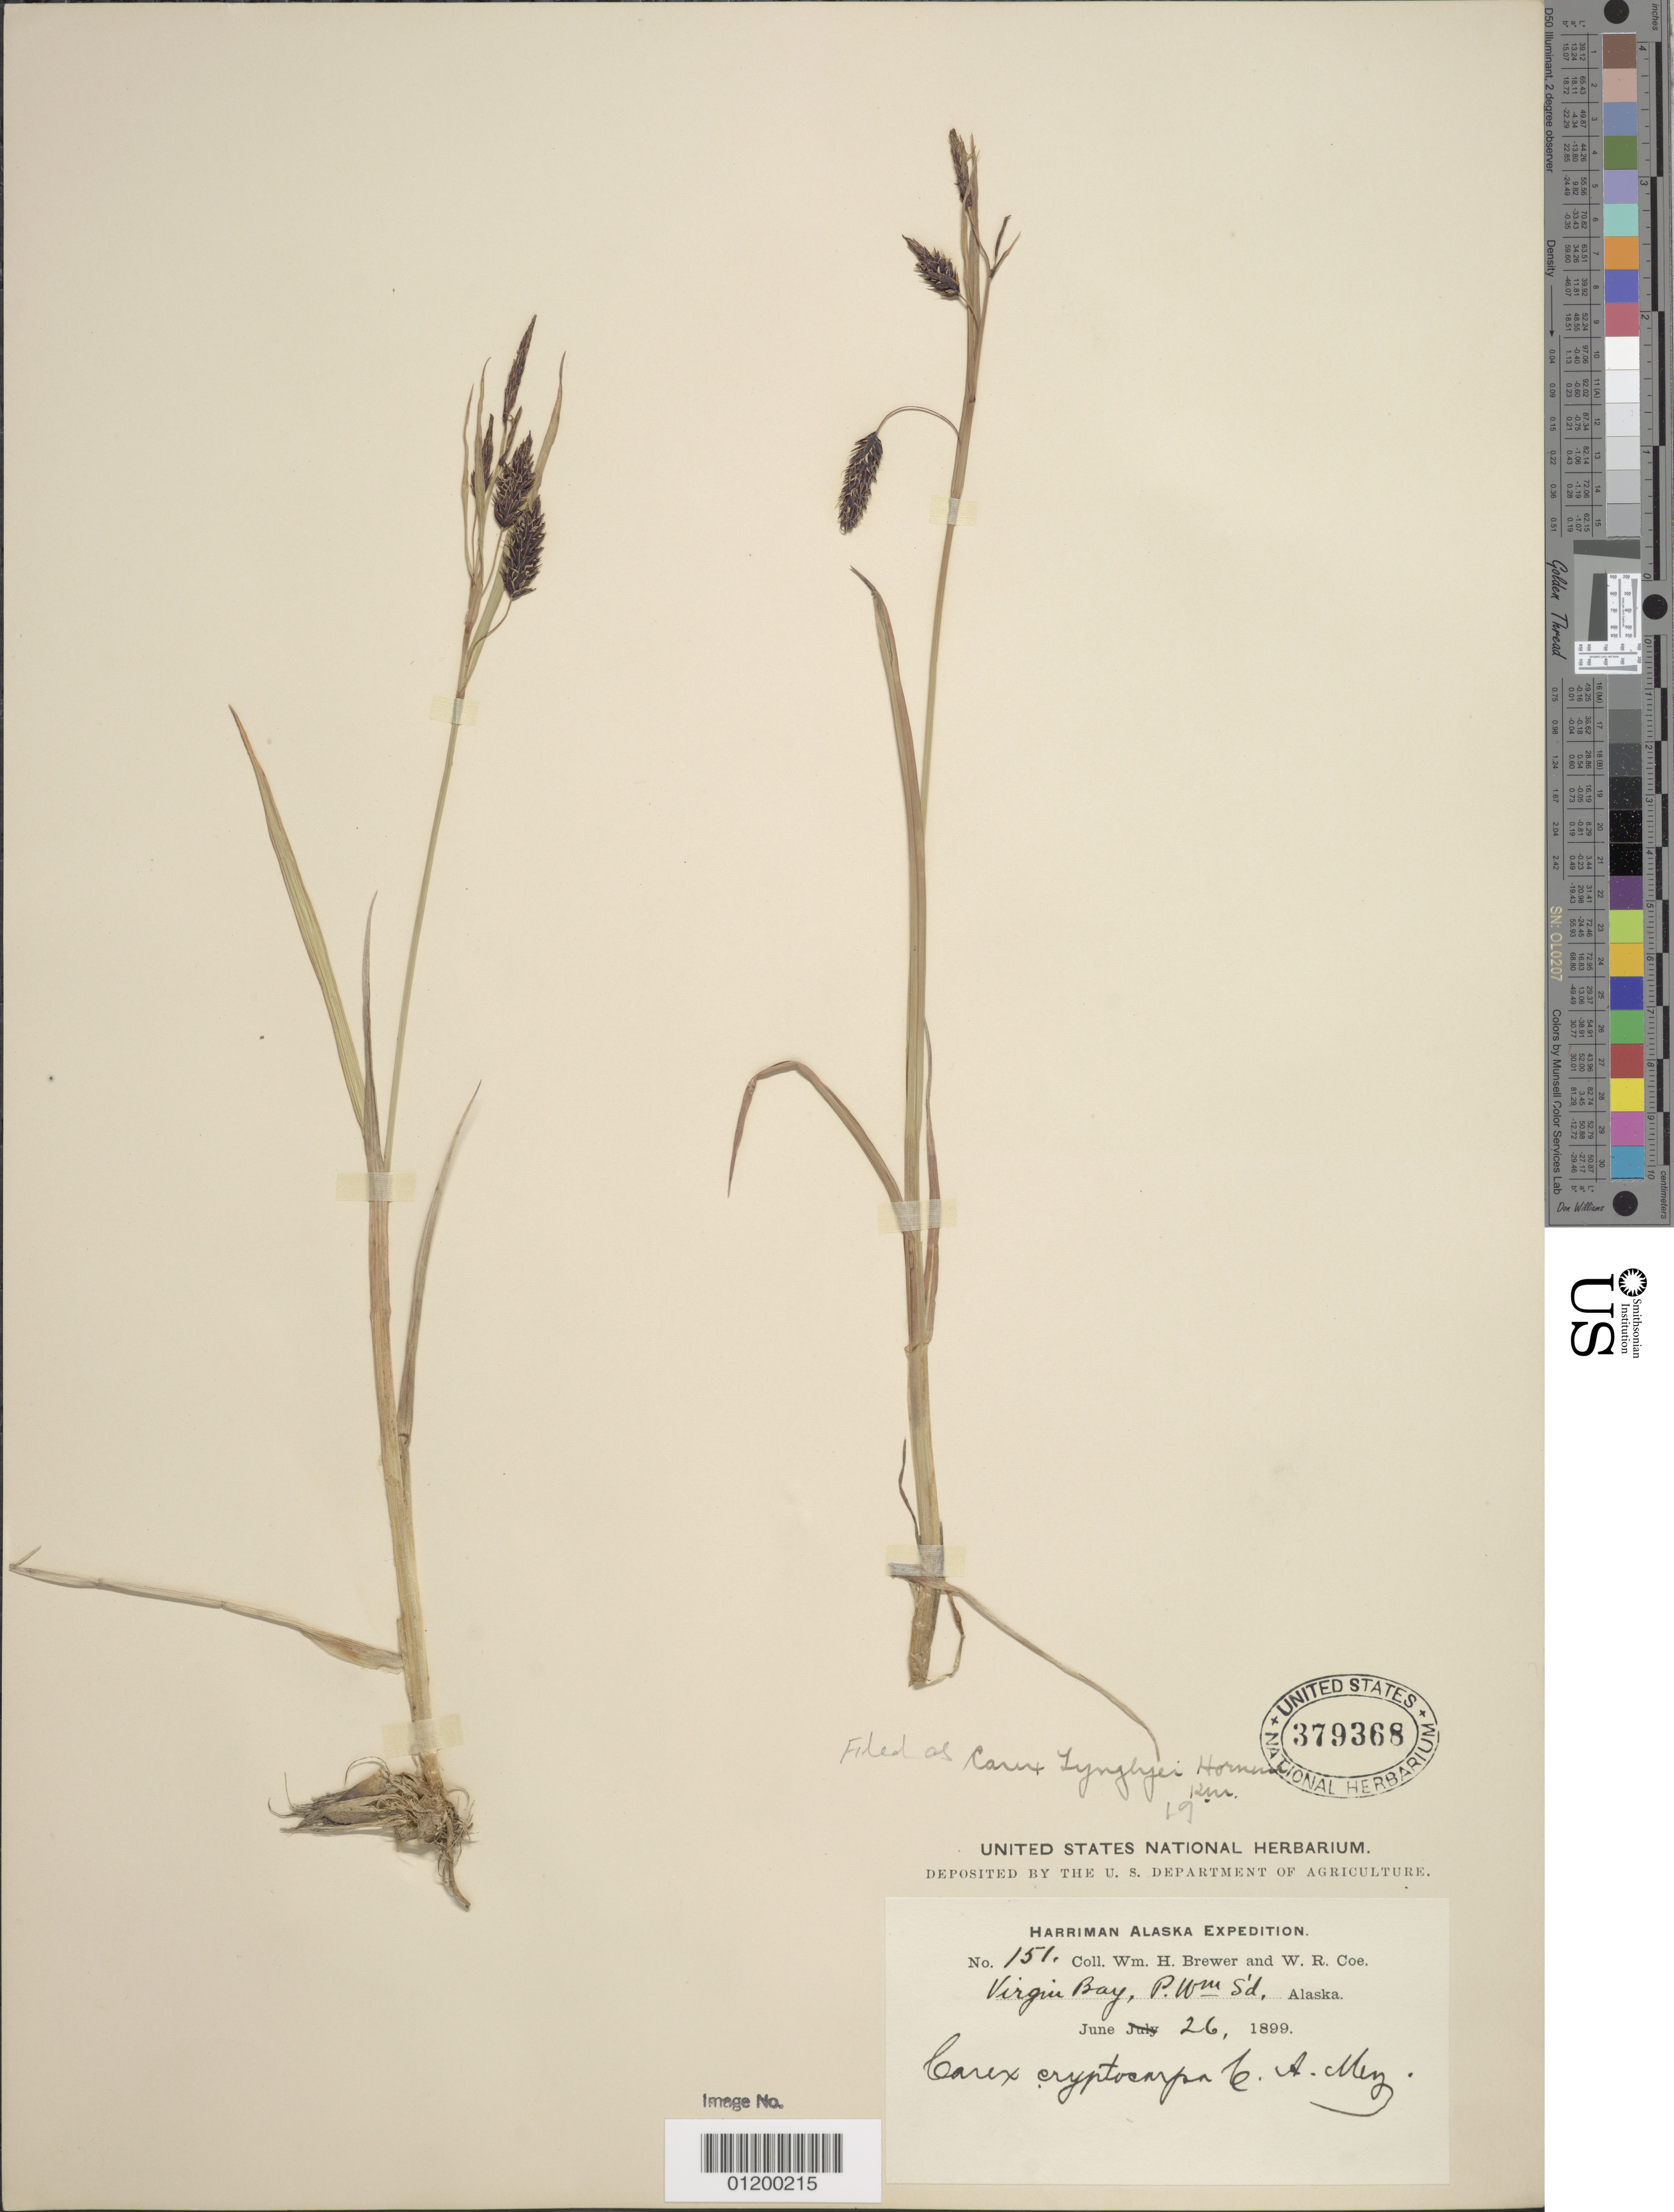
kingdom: Plantae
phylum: Tracheophyta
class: Liliopsida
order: Poales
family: Cyperaceae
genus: Carex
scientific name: Carex lyngbyei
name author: Hornem.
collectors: W. H. Brewer & W. Coe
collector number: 151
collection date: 1899-06-26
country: United States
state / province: Alaska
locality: Virgin Bay, Prince William Sound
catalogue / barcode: US 379368